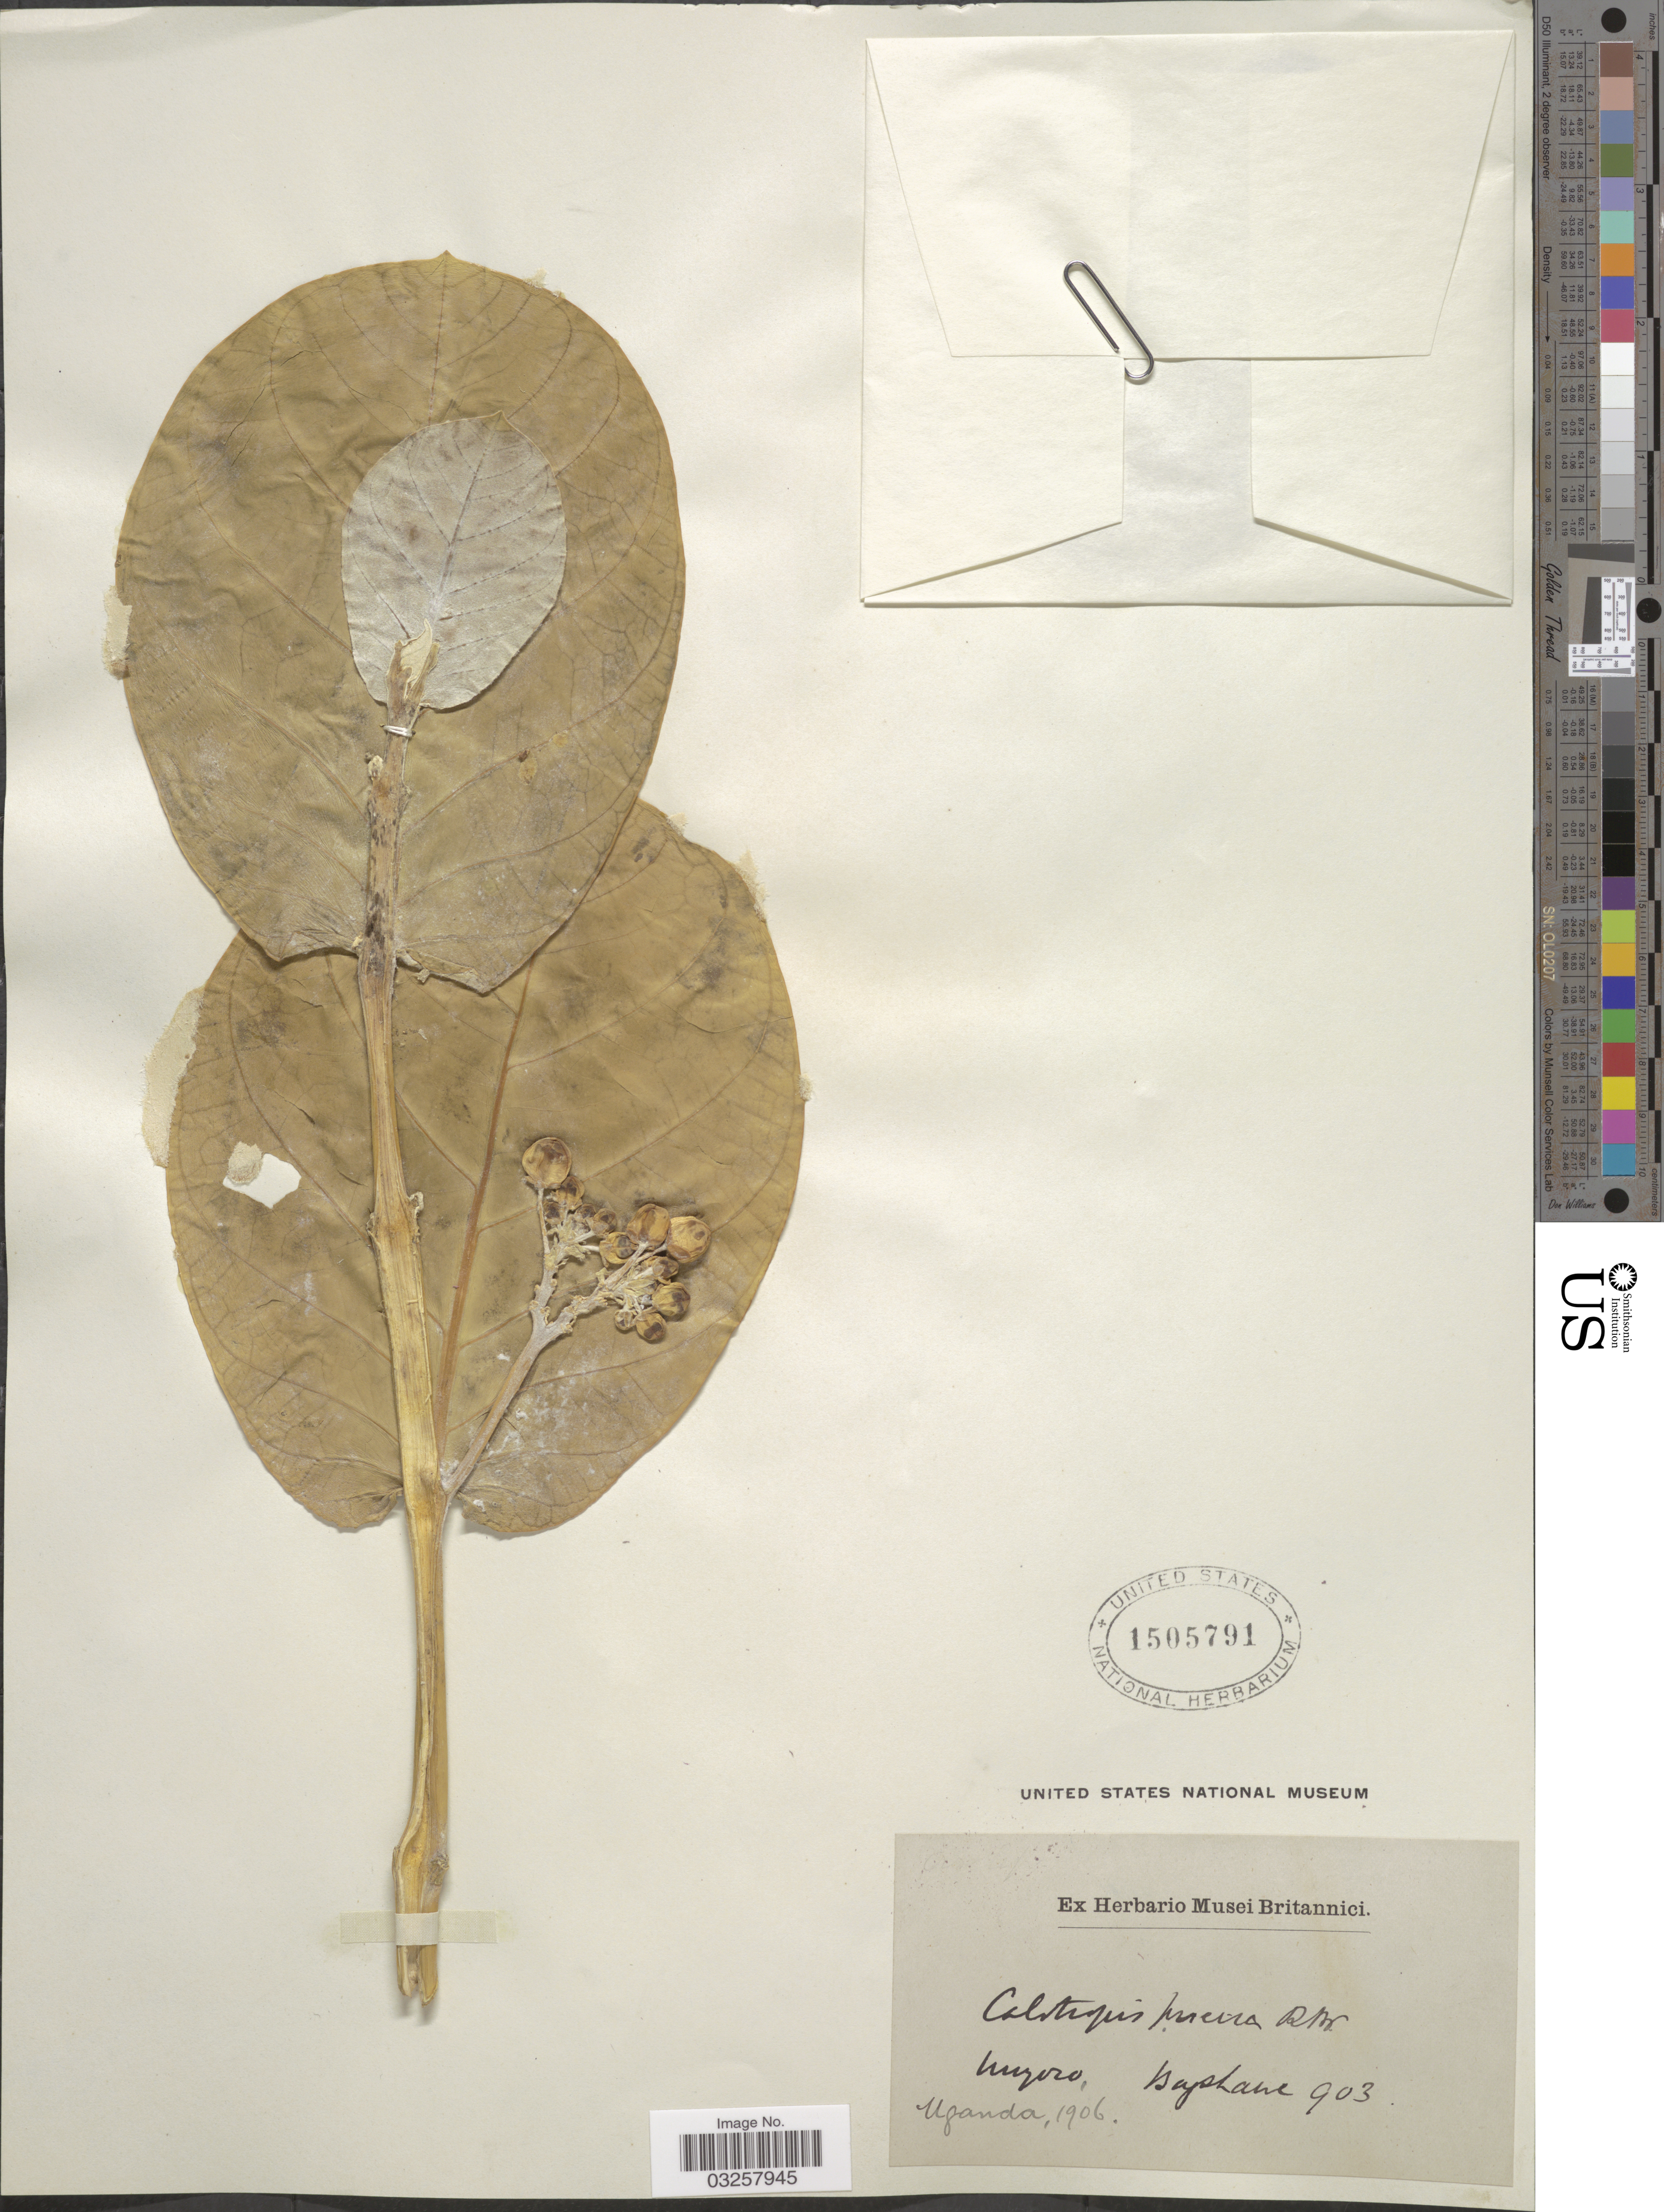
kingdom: Plantae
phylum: Tracheophyta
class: Magnoliopsida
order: Gentianales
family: Apocynaceae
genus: Calotropis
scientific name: Calotropis procera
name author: (Aiton) W.T. Aiton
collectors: Bagshawe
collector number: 903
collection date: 1906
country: Uganda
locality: Unyoro.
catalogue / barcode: US 1505791